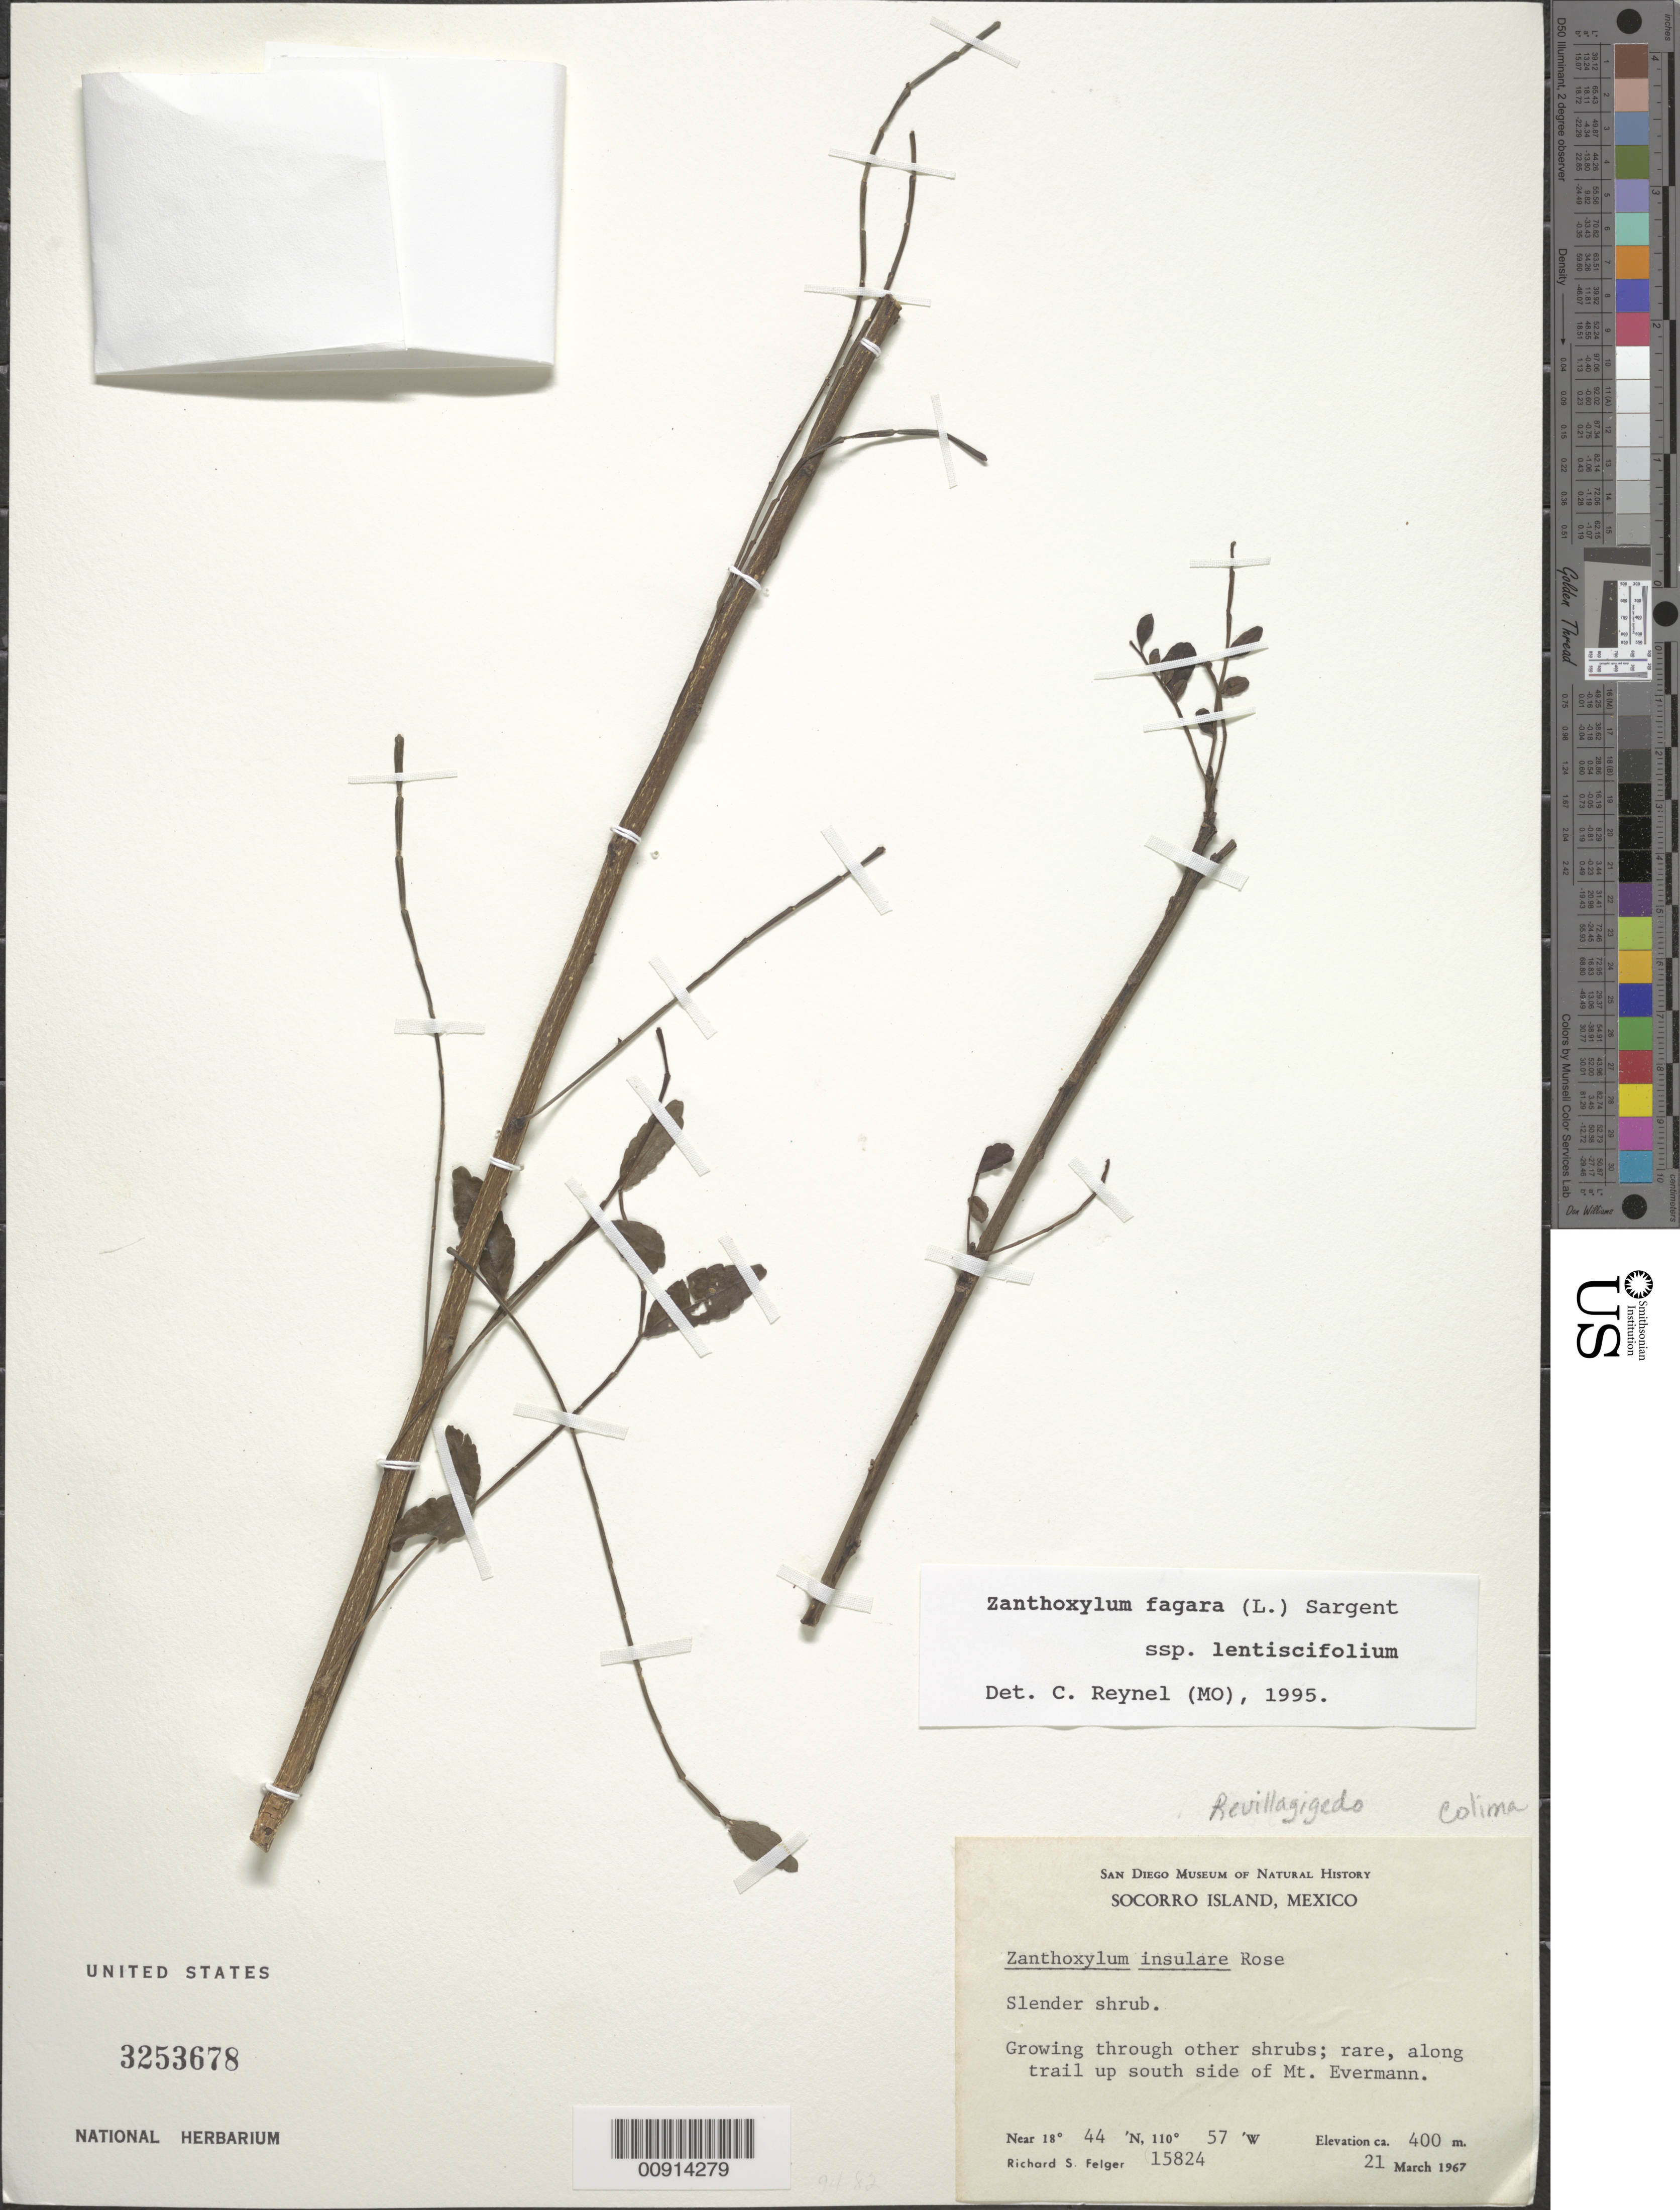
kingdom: Plantae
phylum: Tracheophyta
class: Magnoliopsida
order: Sapindales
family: Rutaceae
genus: Zanthoxylum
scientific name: Zanthoxylum fagara subsp. lentiscifolium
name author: (Humb. & Bonpl. ex Willd.) Reynel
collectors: R. S. Felger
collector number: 15824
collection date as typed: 21 Mar 1967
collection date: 1967-03-21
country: Mexico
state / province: Colima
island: Socorro I.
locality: Socorro Island: Along trail up south side of Mt. Evermann.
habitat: Along trail up south side of Mt. Growing through other shrubs.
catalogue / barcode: US 3253678